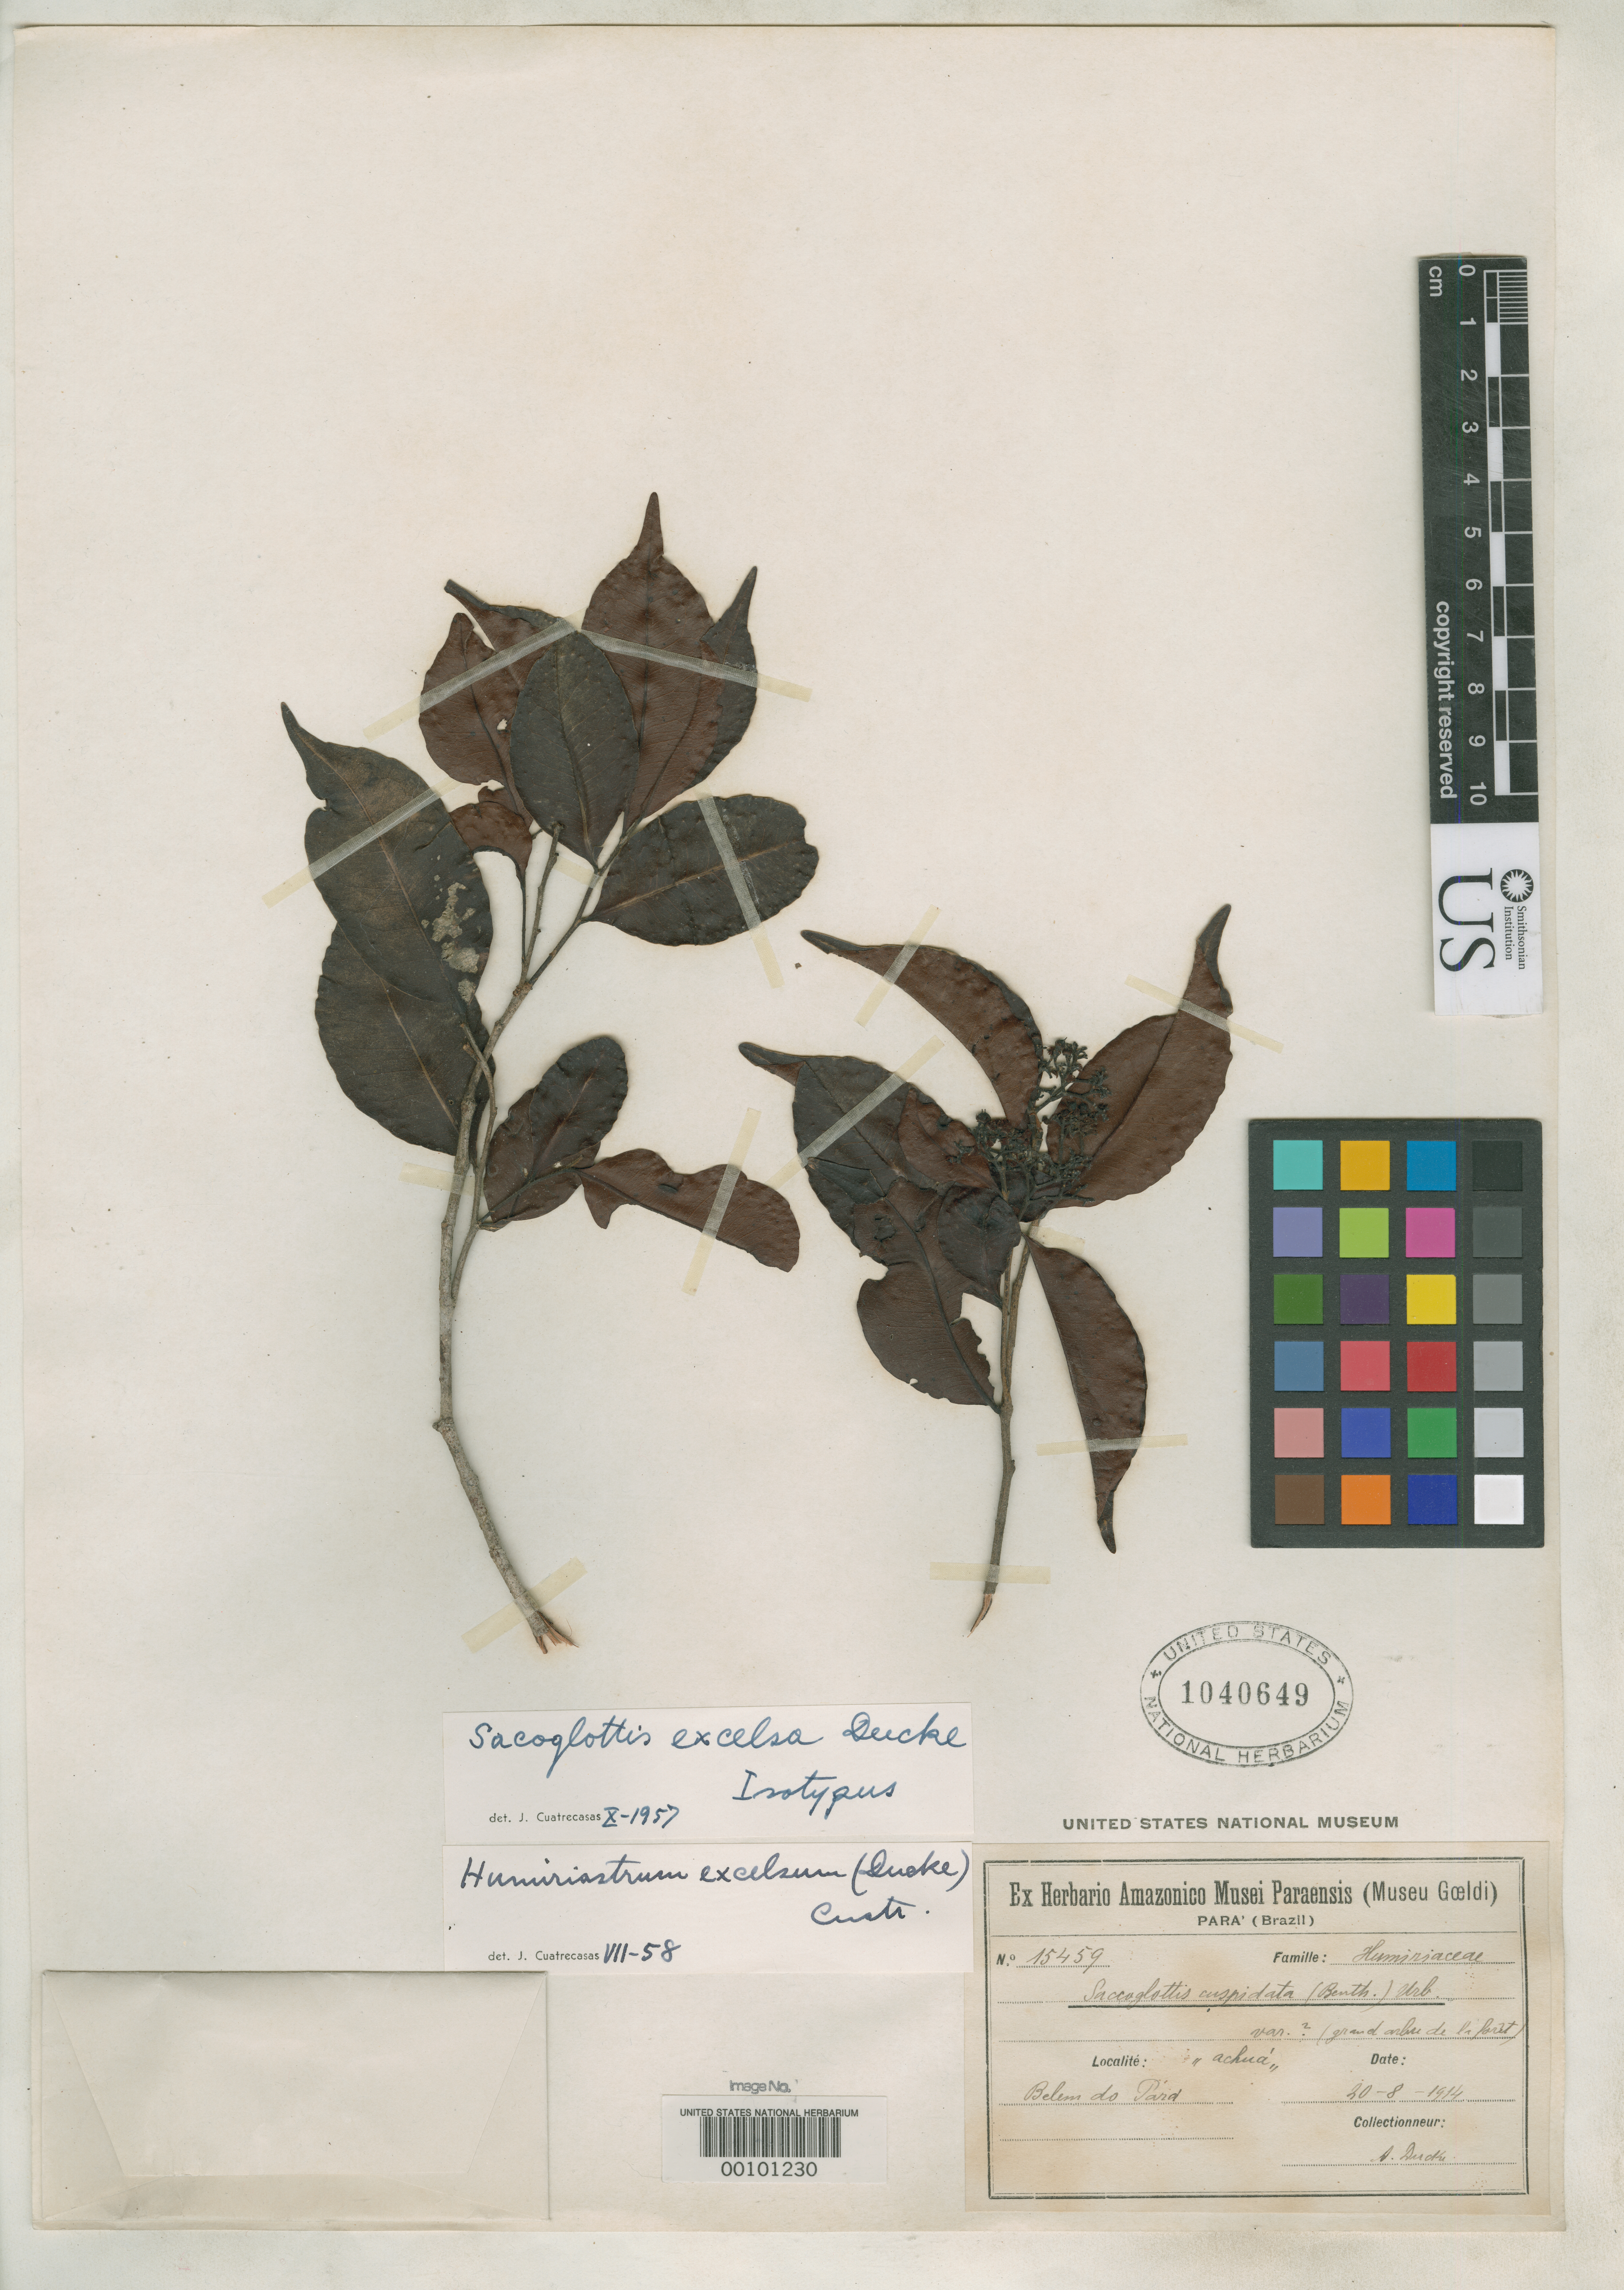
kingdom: Plantae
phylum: Tracheophyta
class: Magnoliopsida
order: Malpighiales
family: Humiriaceae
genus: Sacoglottis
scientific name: Sacoglottis excelsa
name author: Ducke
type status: Isotype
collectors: A. Ducke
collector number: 15459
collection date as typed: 20 Aug 1914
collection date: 1914-08-20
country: Brazil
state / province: Pará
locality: Near Belem.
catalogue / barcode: US 1040649